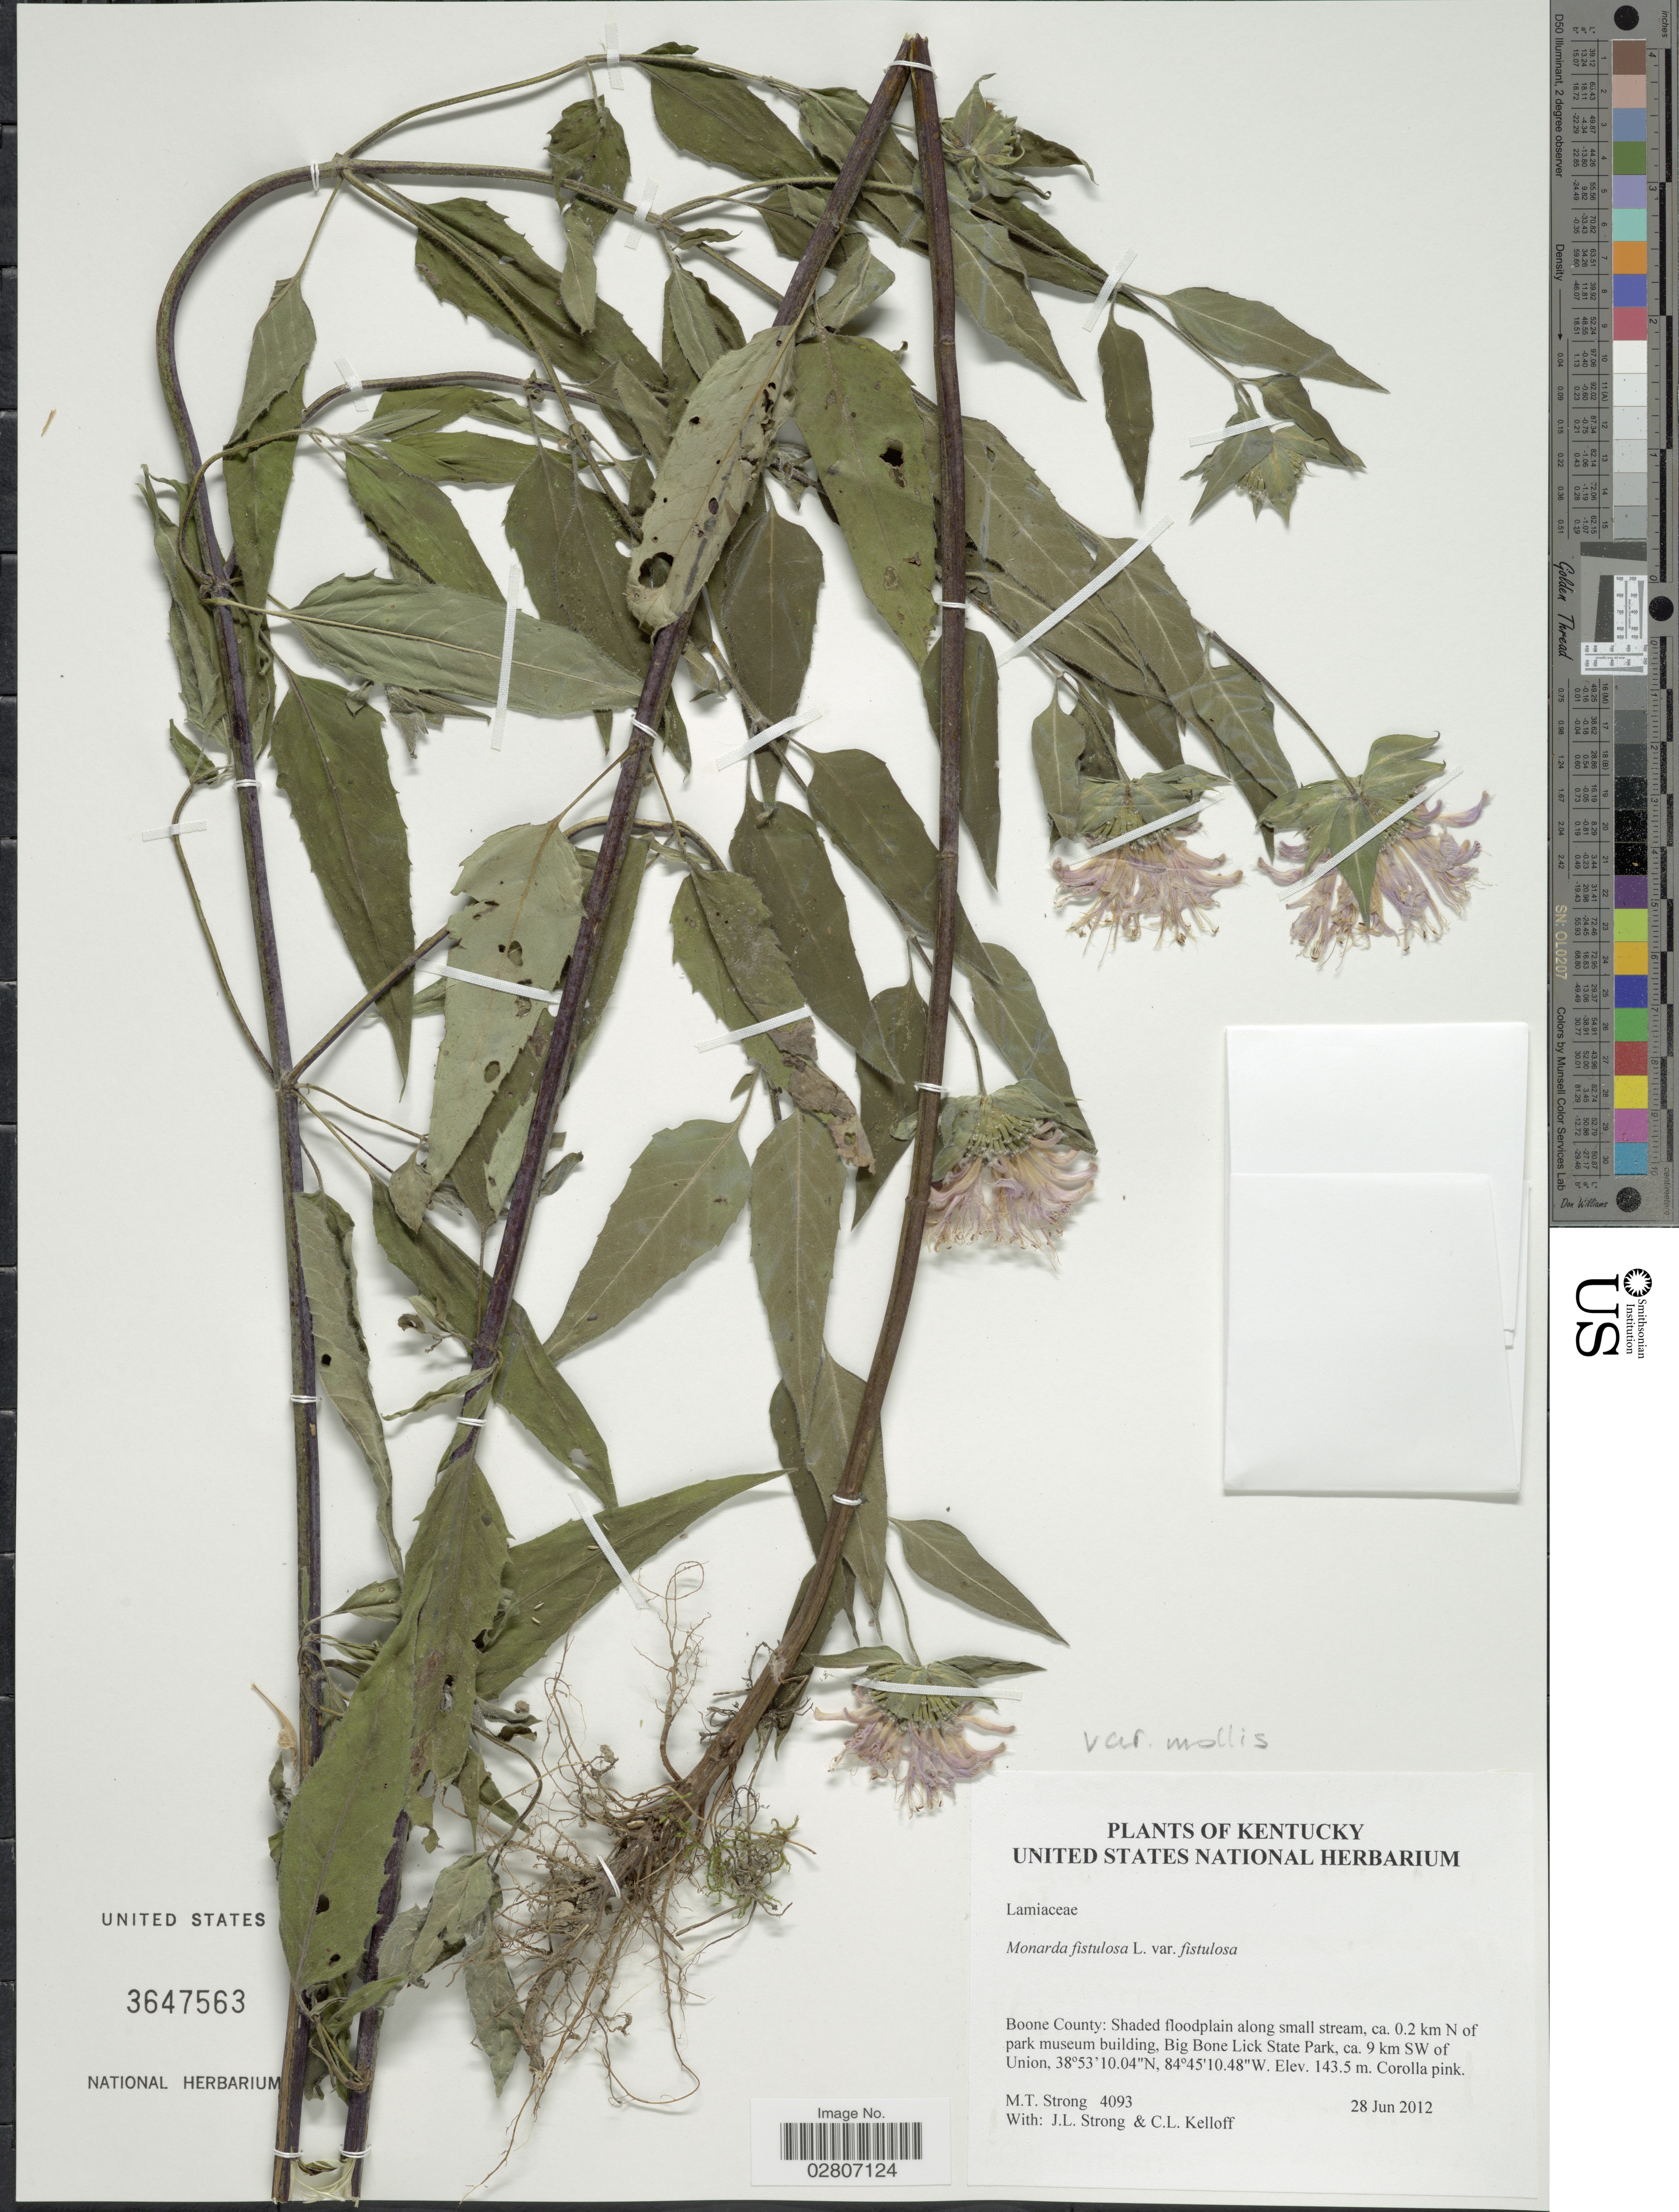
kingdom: Plantae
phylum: Tracheophyta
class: Magnoliopsida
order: Lamiales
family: Lamiaceae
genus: Monarda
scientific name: Monarda fistulosa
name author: L.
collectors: M. T. Strong, J. L. Strong & C. L. Kelloff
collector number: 4093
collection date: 2012-06-28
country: United States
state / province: Kentucky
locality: Boone County: Shaded floodplain along small stream, ca. 0.2 km N of park museum building. Big Bone Lick State Park, ca. 9 km SW of Union.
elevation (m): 143.5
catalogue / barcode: US 3647563